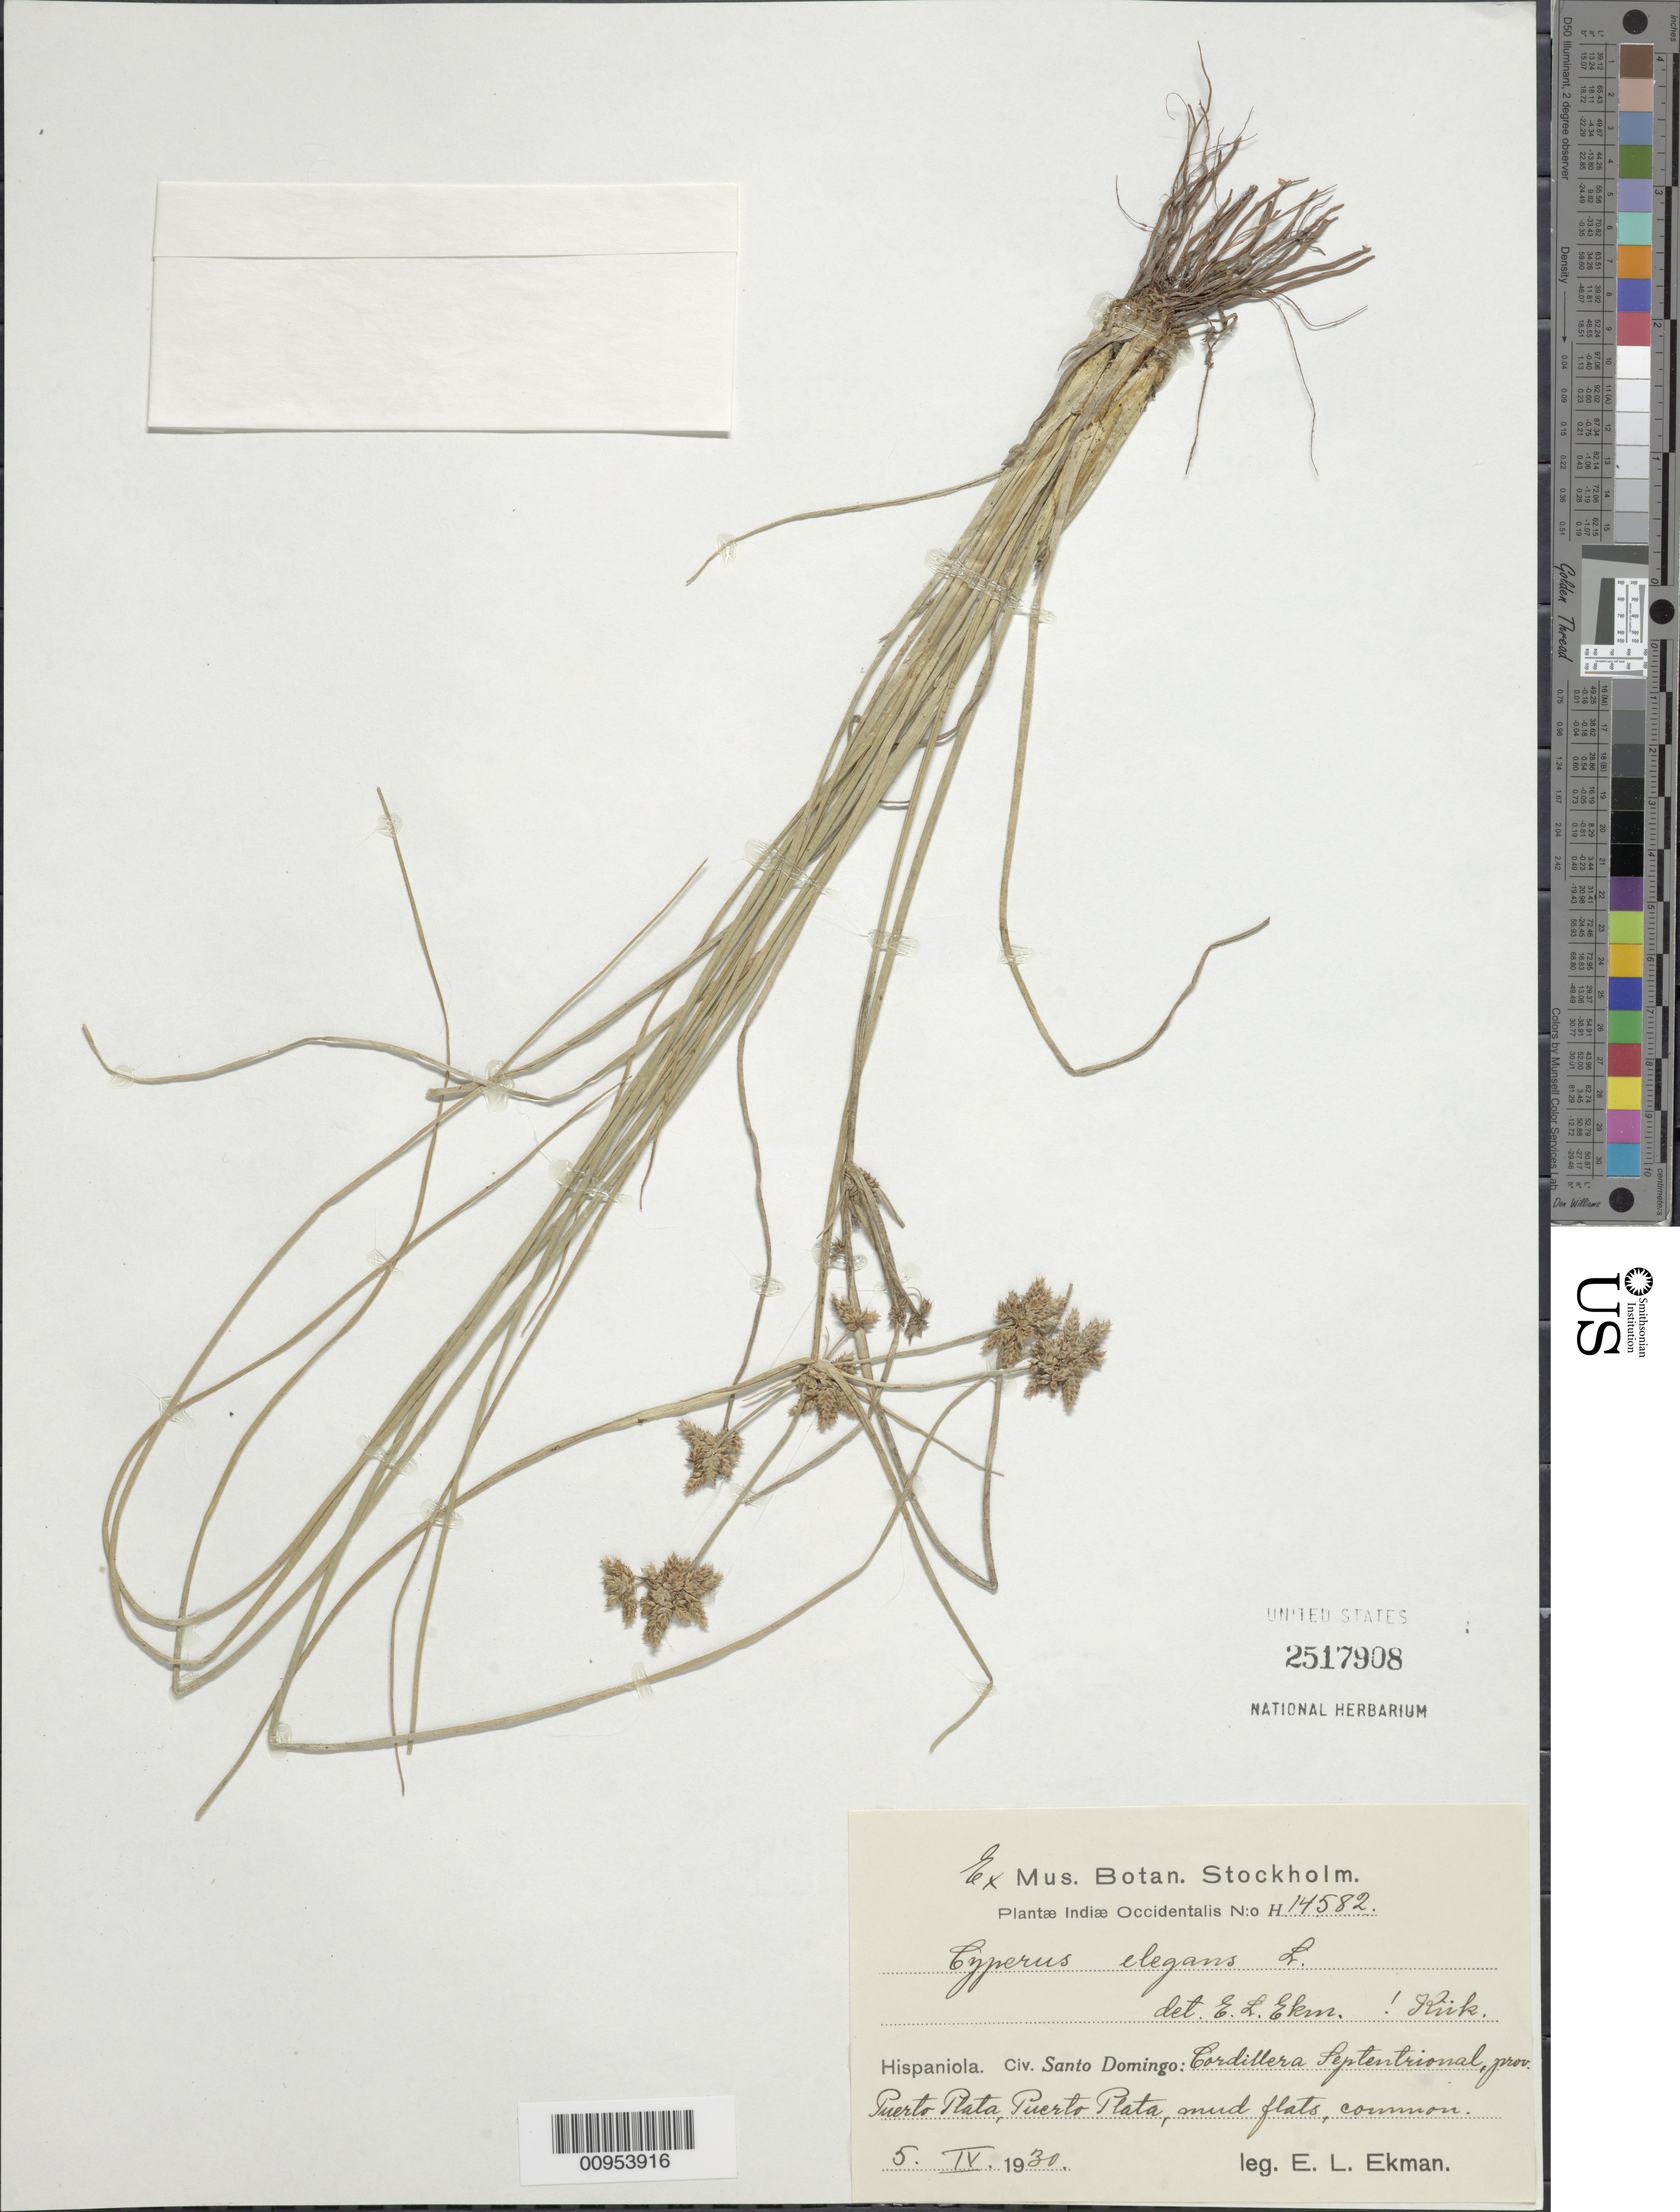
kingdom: Plantae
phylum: Tracheophyta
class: Liliopsida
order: Poales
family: Cyperaceae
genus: Cyperus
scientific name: Cyperus elegans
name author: L.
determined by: Kükenthal, G.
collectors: E. L. Ekman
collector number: H 14582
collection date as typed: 05 Apr 1930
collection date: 1930-04-05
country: Dominican Republic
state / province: Puerto Plata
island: Hispaniola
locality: Cordillera Septentrional, Puerto Plata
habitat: Mud flats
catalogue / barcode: US 2517908